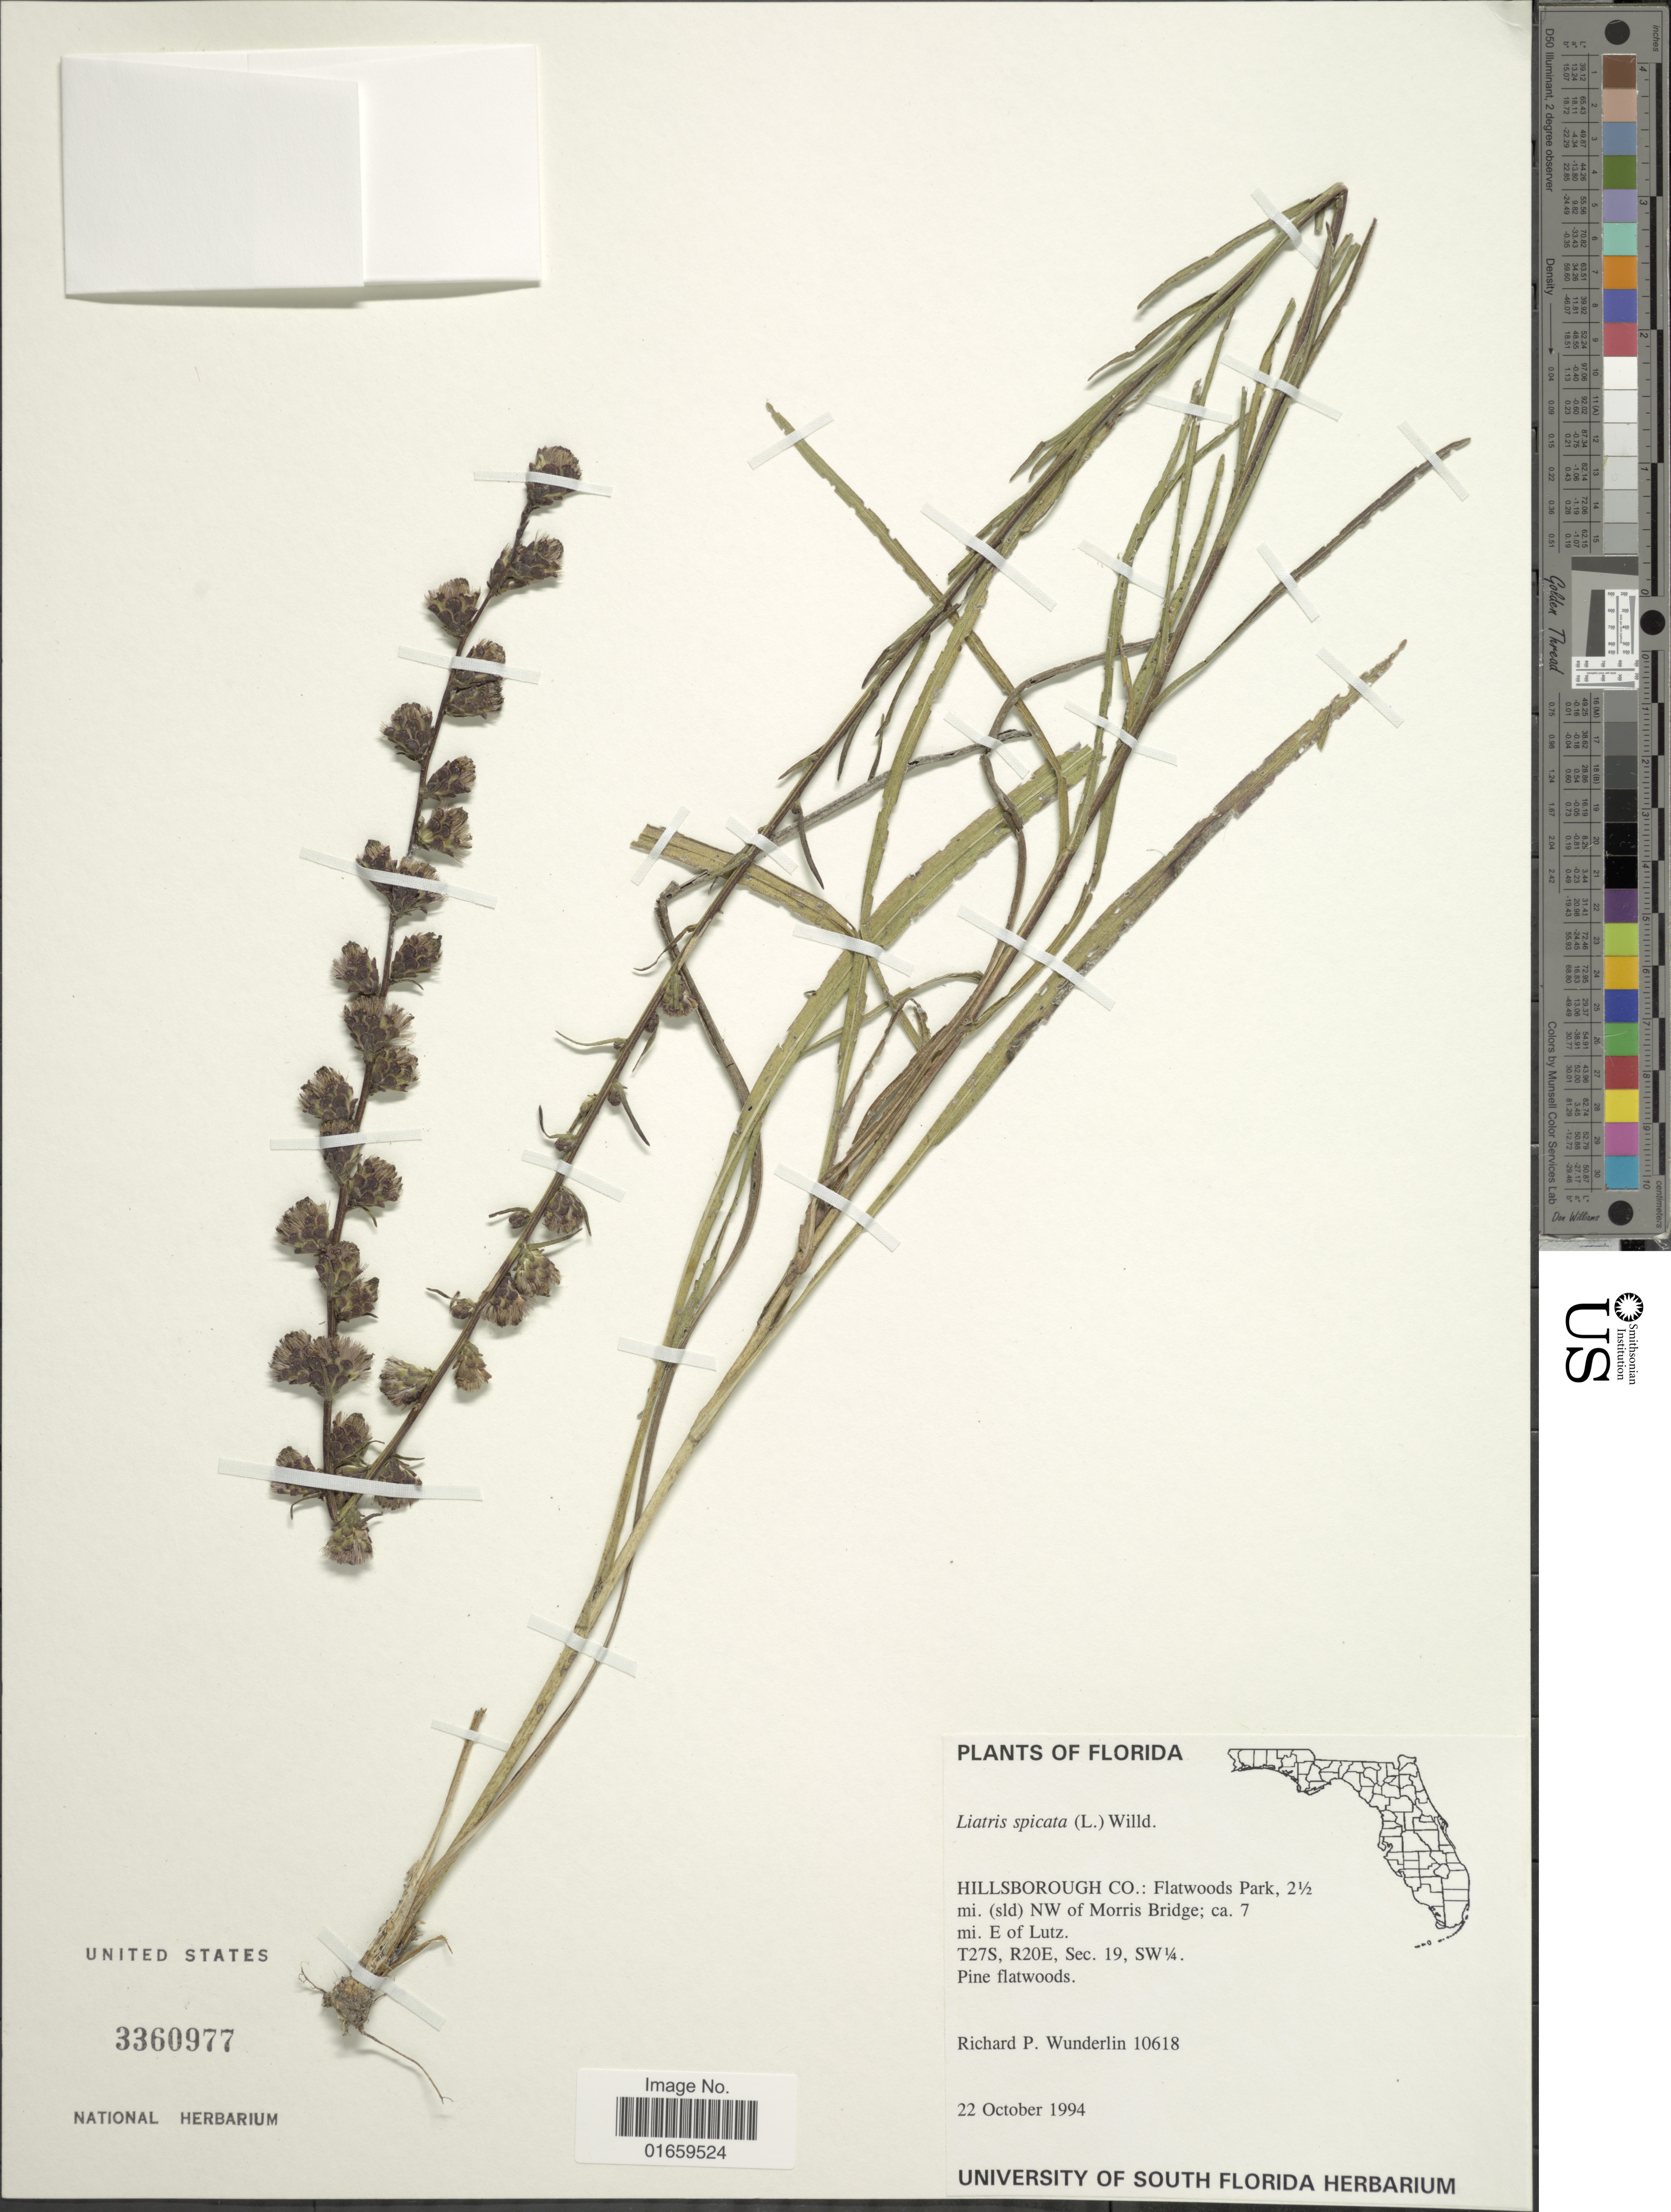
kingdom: Plantae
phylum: Tracheophyta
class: Magnoliopsida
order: Asterales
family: Asteraceae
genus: Liatris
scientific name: Liatris spicata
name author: (L.) Willd.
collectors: R. P. Wunderlin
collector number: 10618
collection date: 1994-10-22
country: United States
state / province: Florida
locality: Hillsborough Co.: Flatwoods Park, 2½ mi. (sld) NW of Morris Bridge, ca. 7 mi. E of Lutz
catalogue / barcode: US 3360977